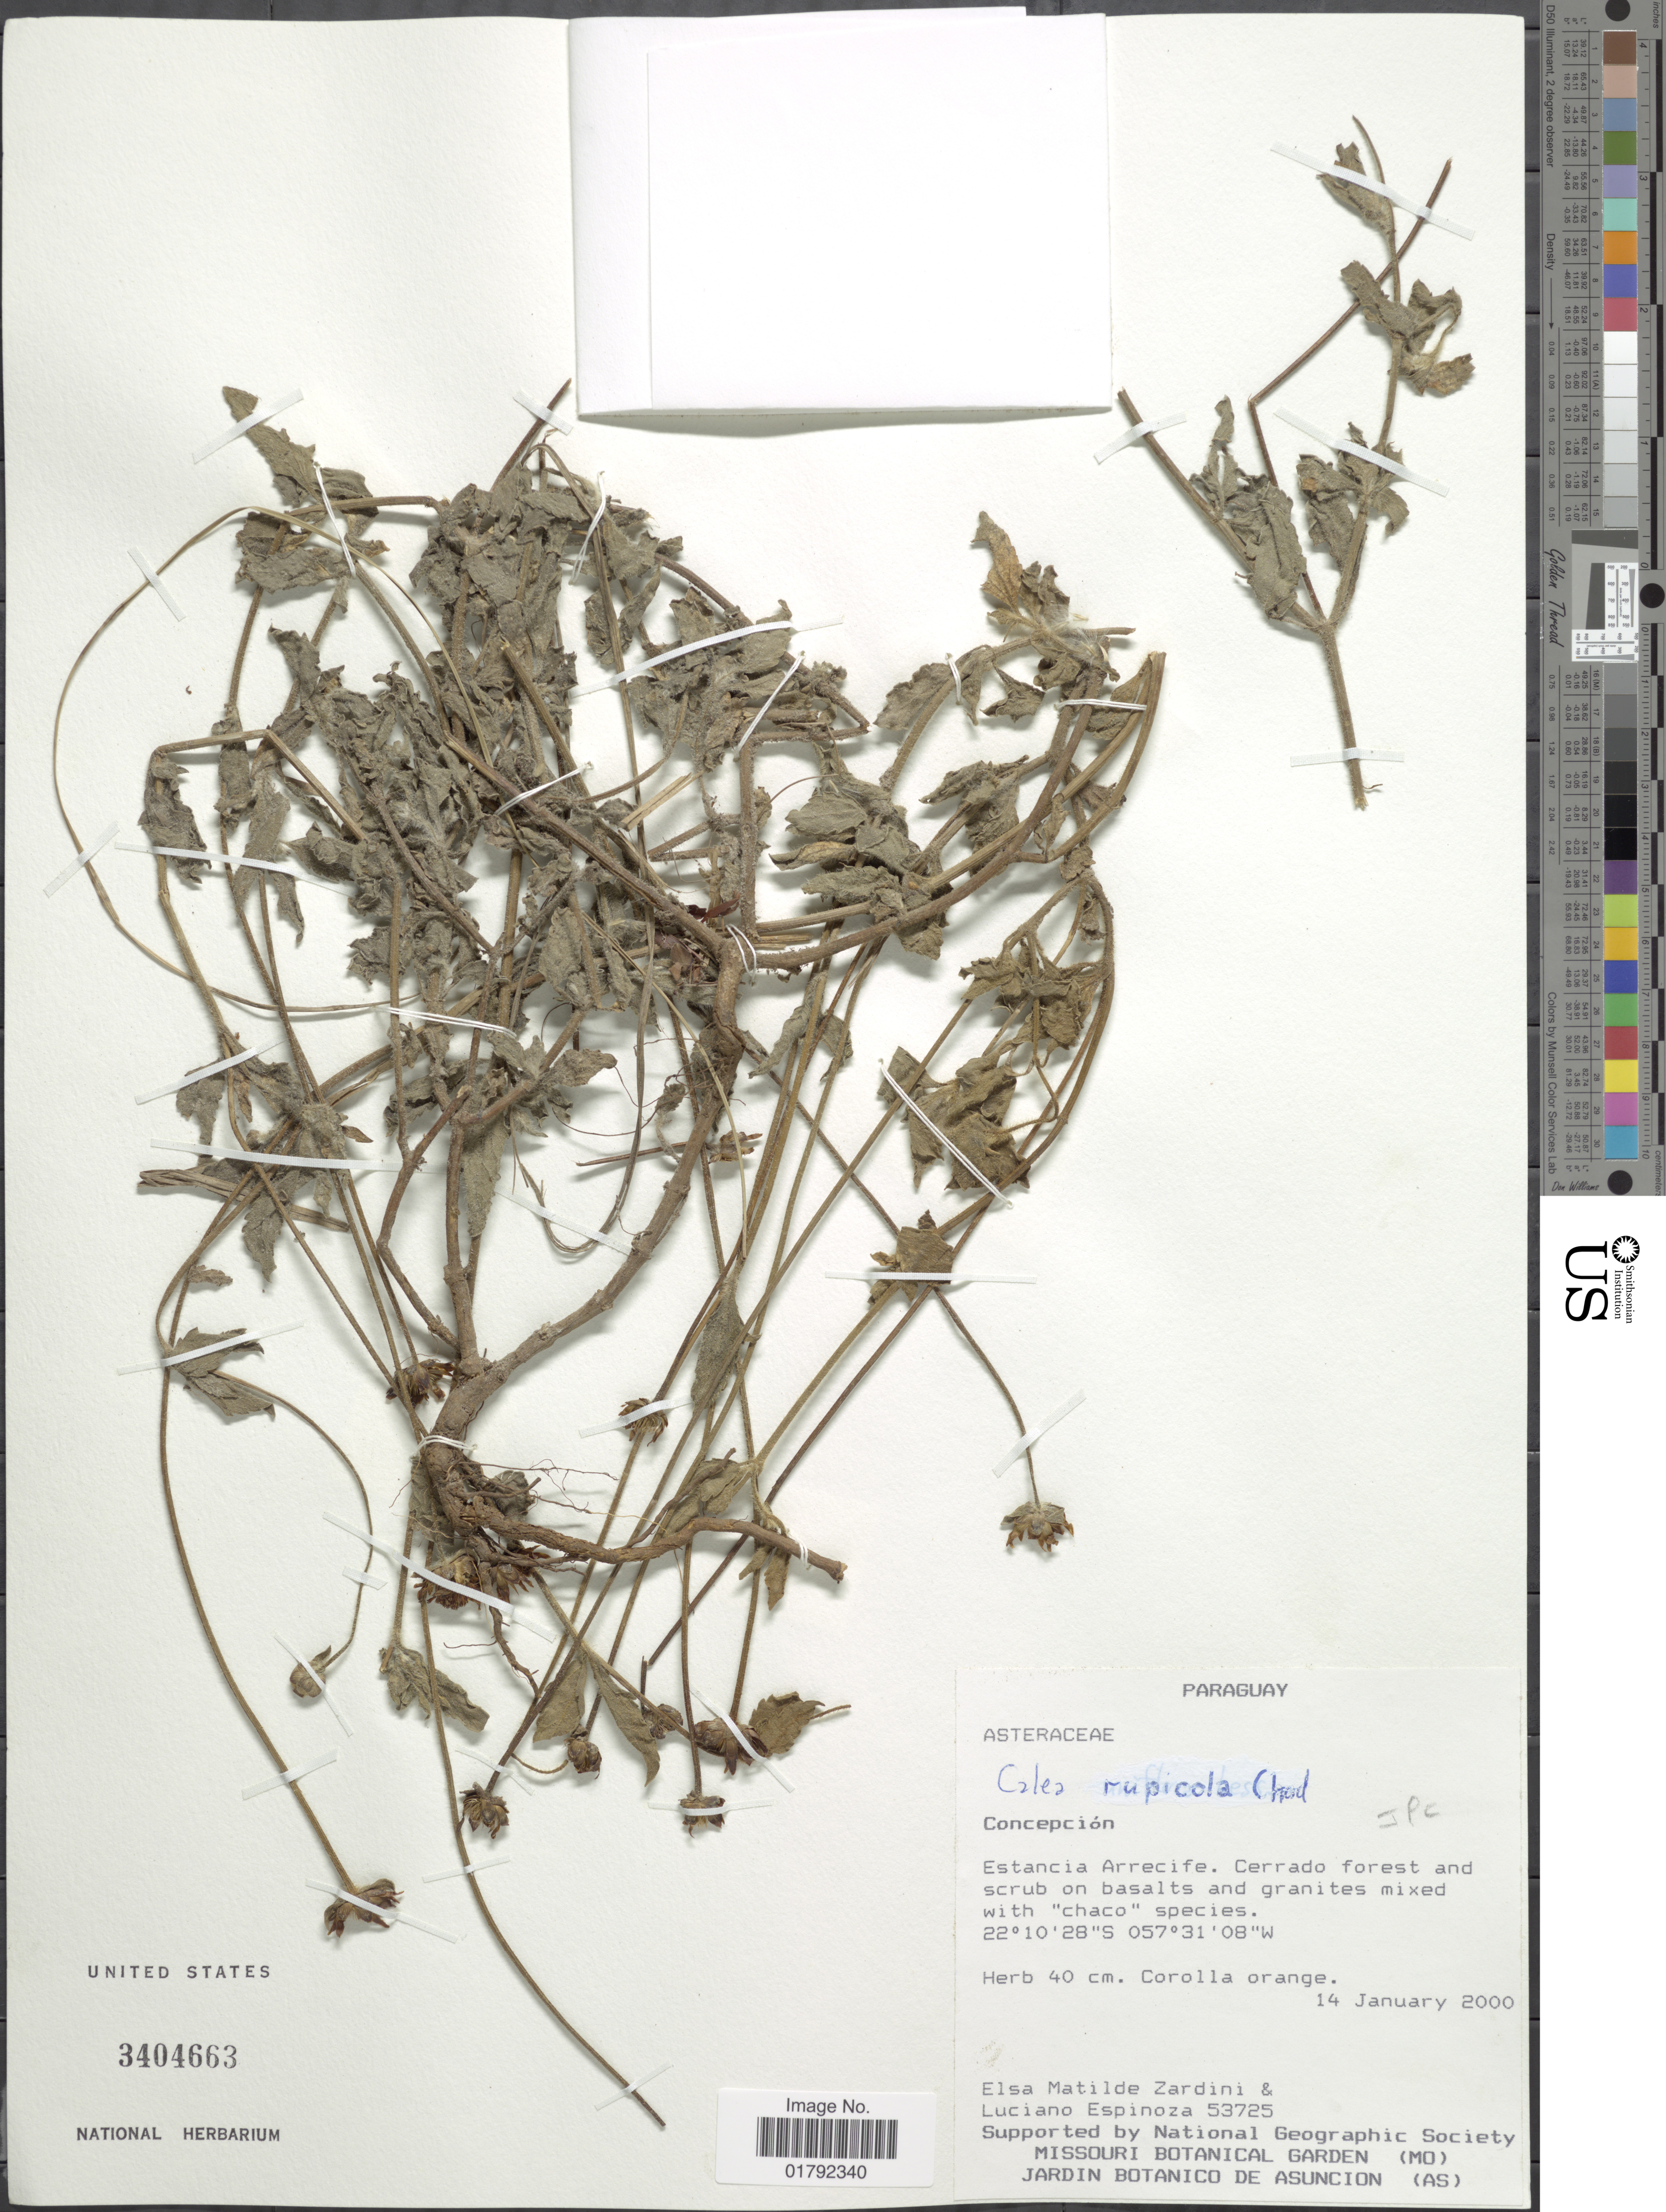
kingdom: Plantae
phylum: Tracheophyta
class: Magnoliopsida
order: Asterales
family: Asteraceae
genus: Calea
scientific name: Calea rupicola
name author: Chodat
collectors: E. M. Zardini & L. Espinoza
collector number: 53725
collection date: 2000-01-14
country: Paraguay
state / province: Concepcion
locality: Estancia Arrecife, cerrado forest.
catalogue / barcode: US 3404663